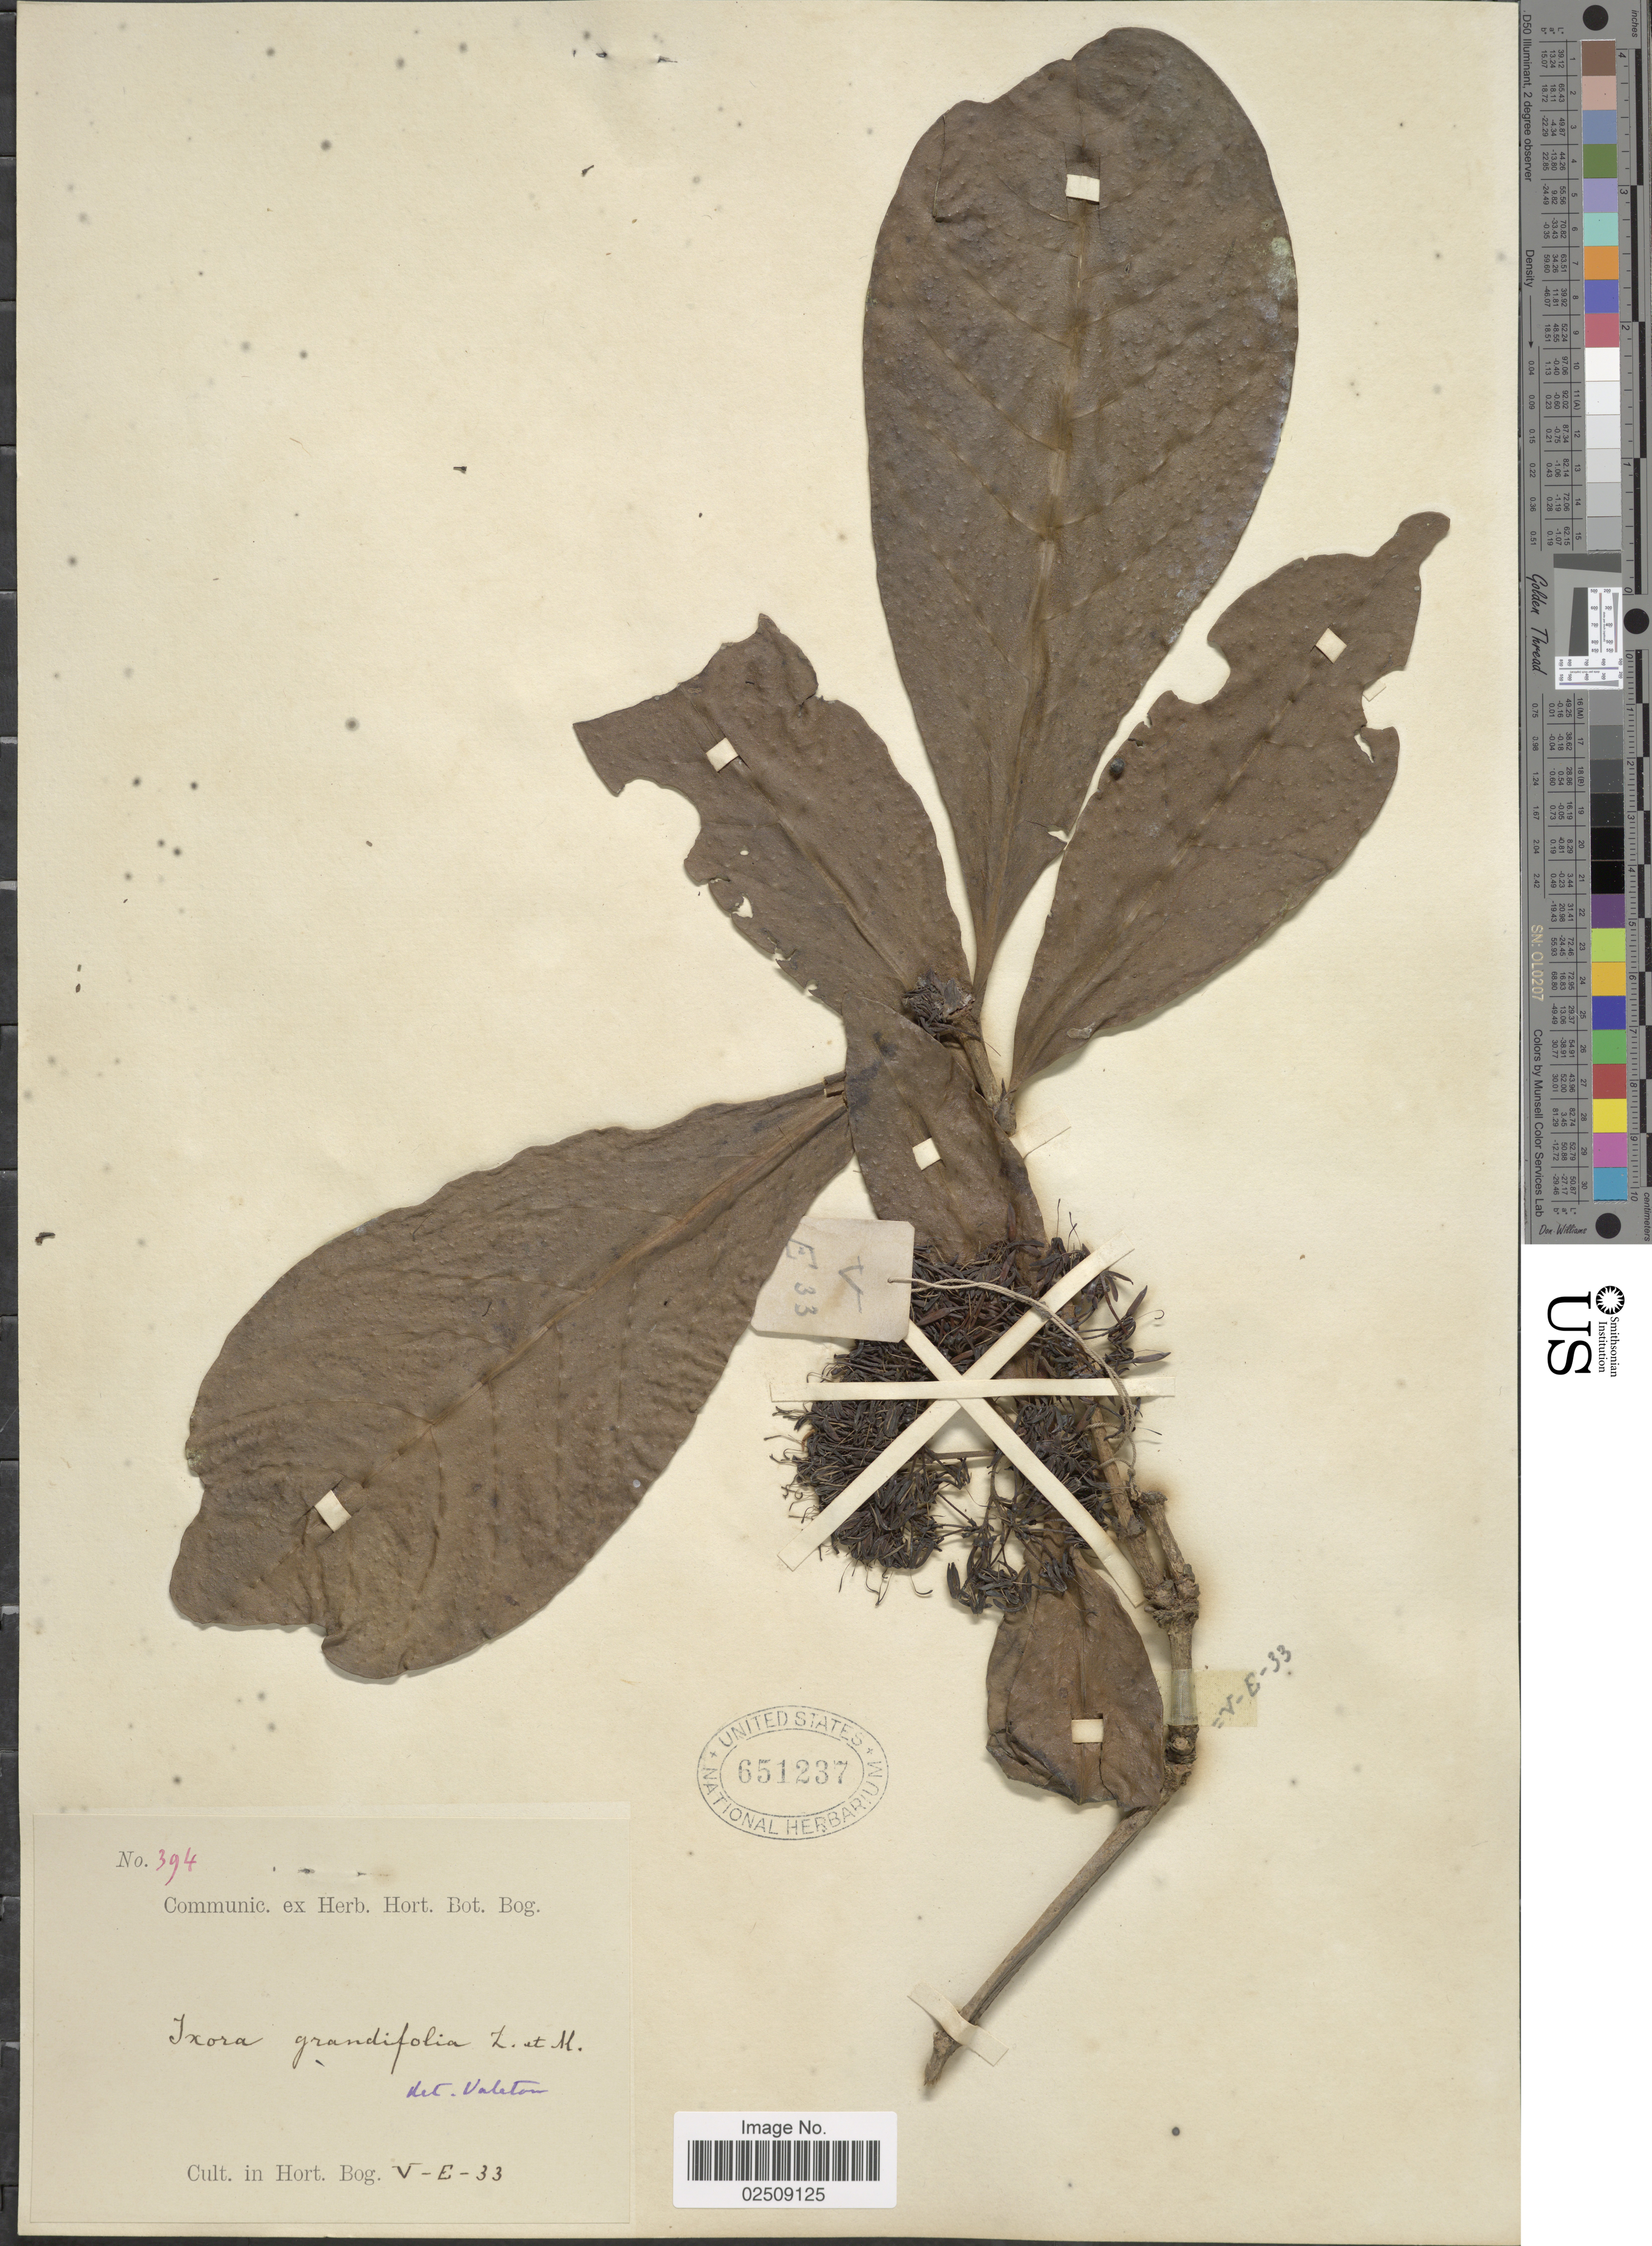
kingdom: Plantae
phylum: Tracheophyta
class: Magnoliopsida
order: Gentianales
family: Rubiaceae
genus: Ixora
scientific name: Ixora grandifolia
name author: (Blume) Zoll. & Moritzi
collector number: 394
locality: Cult. in Hort. Bog. V- E- 33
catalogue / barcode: US 651237